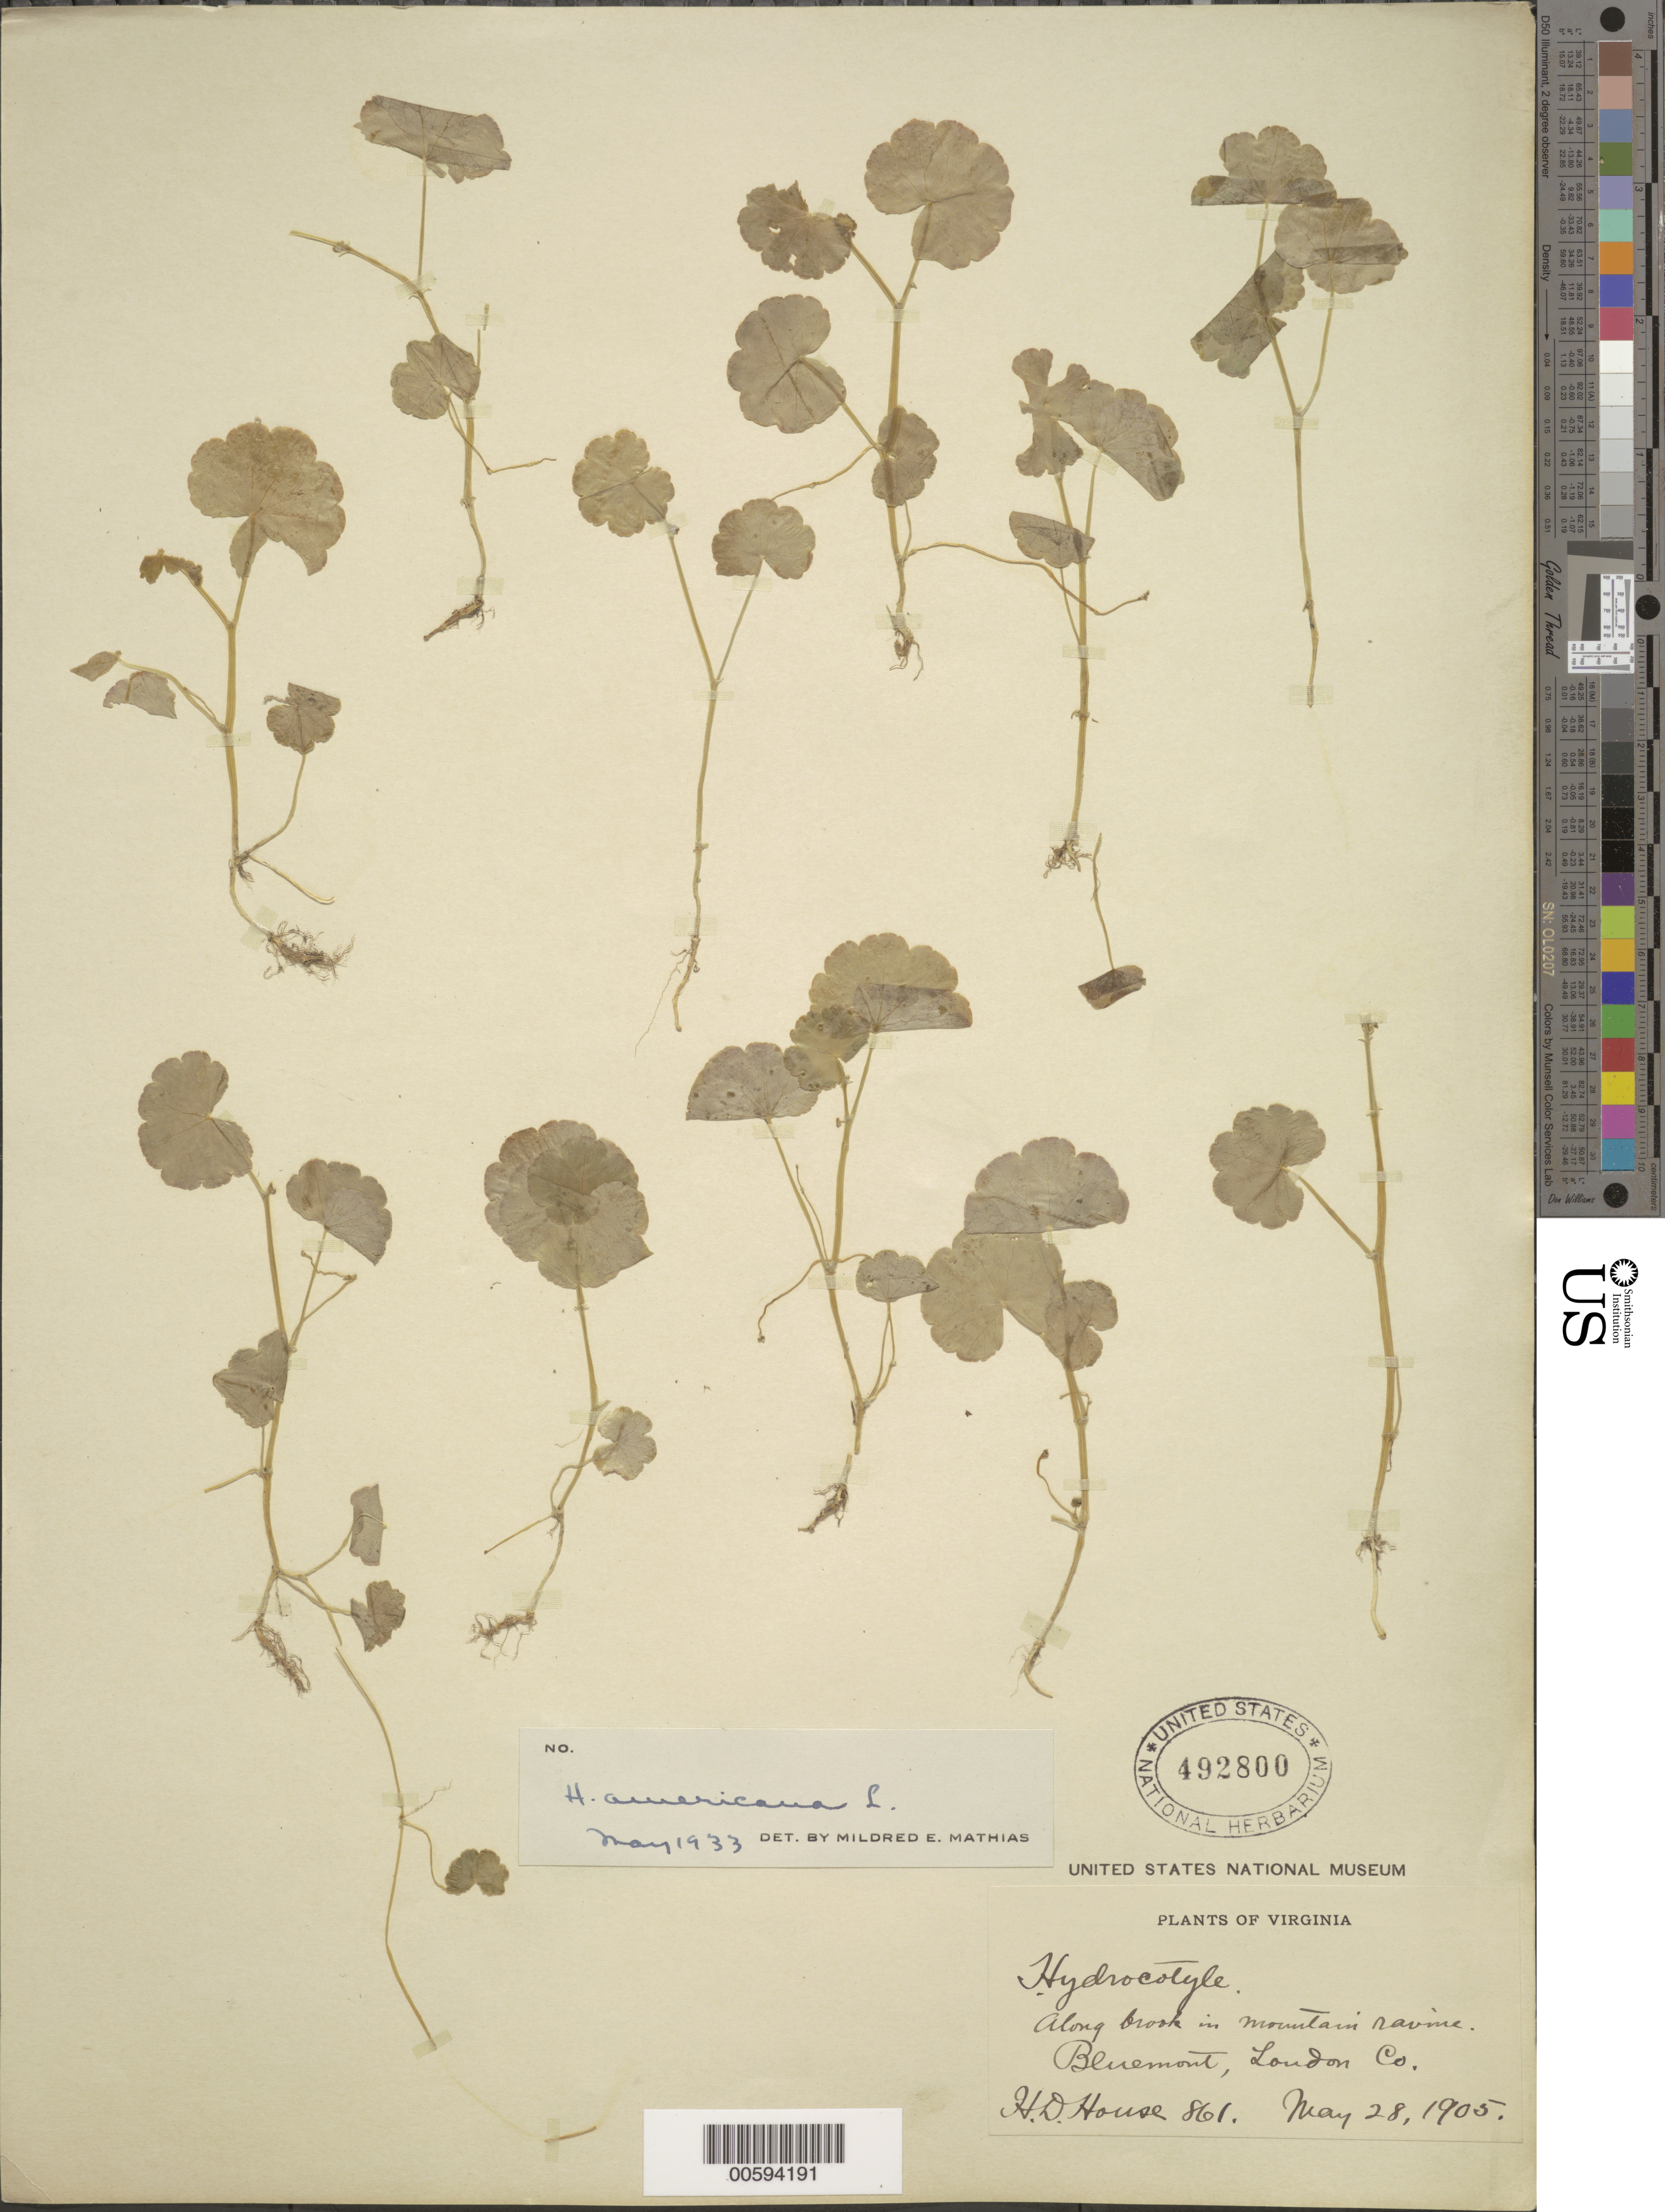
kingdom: Plantae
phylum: Tracheophyta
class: Magnoliopsida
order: Apiales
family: Araliaceae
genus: Hydrocotyle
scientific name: Hydrocotyle americana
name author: L.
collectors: H. D. House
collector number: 861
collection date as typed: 28 May 1905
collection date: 1905-05-28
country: United States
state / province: Virginia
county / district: Loudoun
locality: Bluemont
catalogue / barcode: US 492800